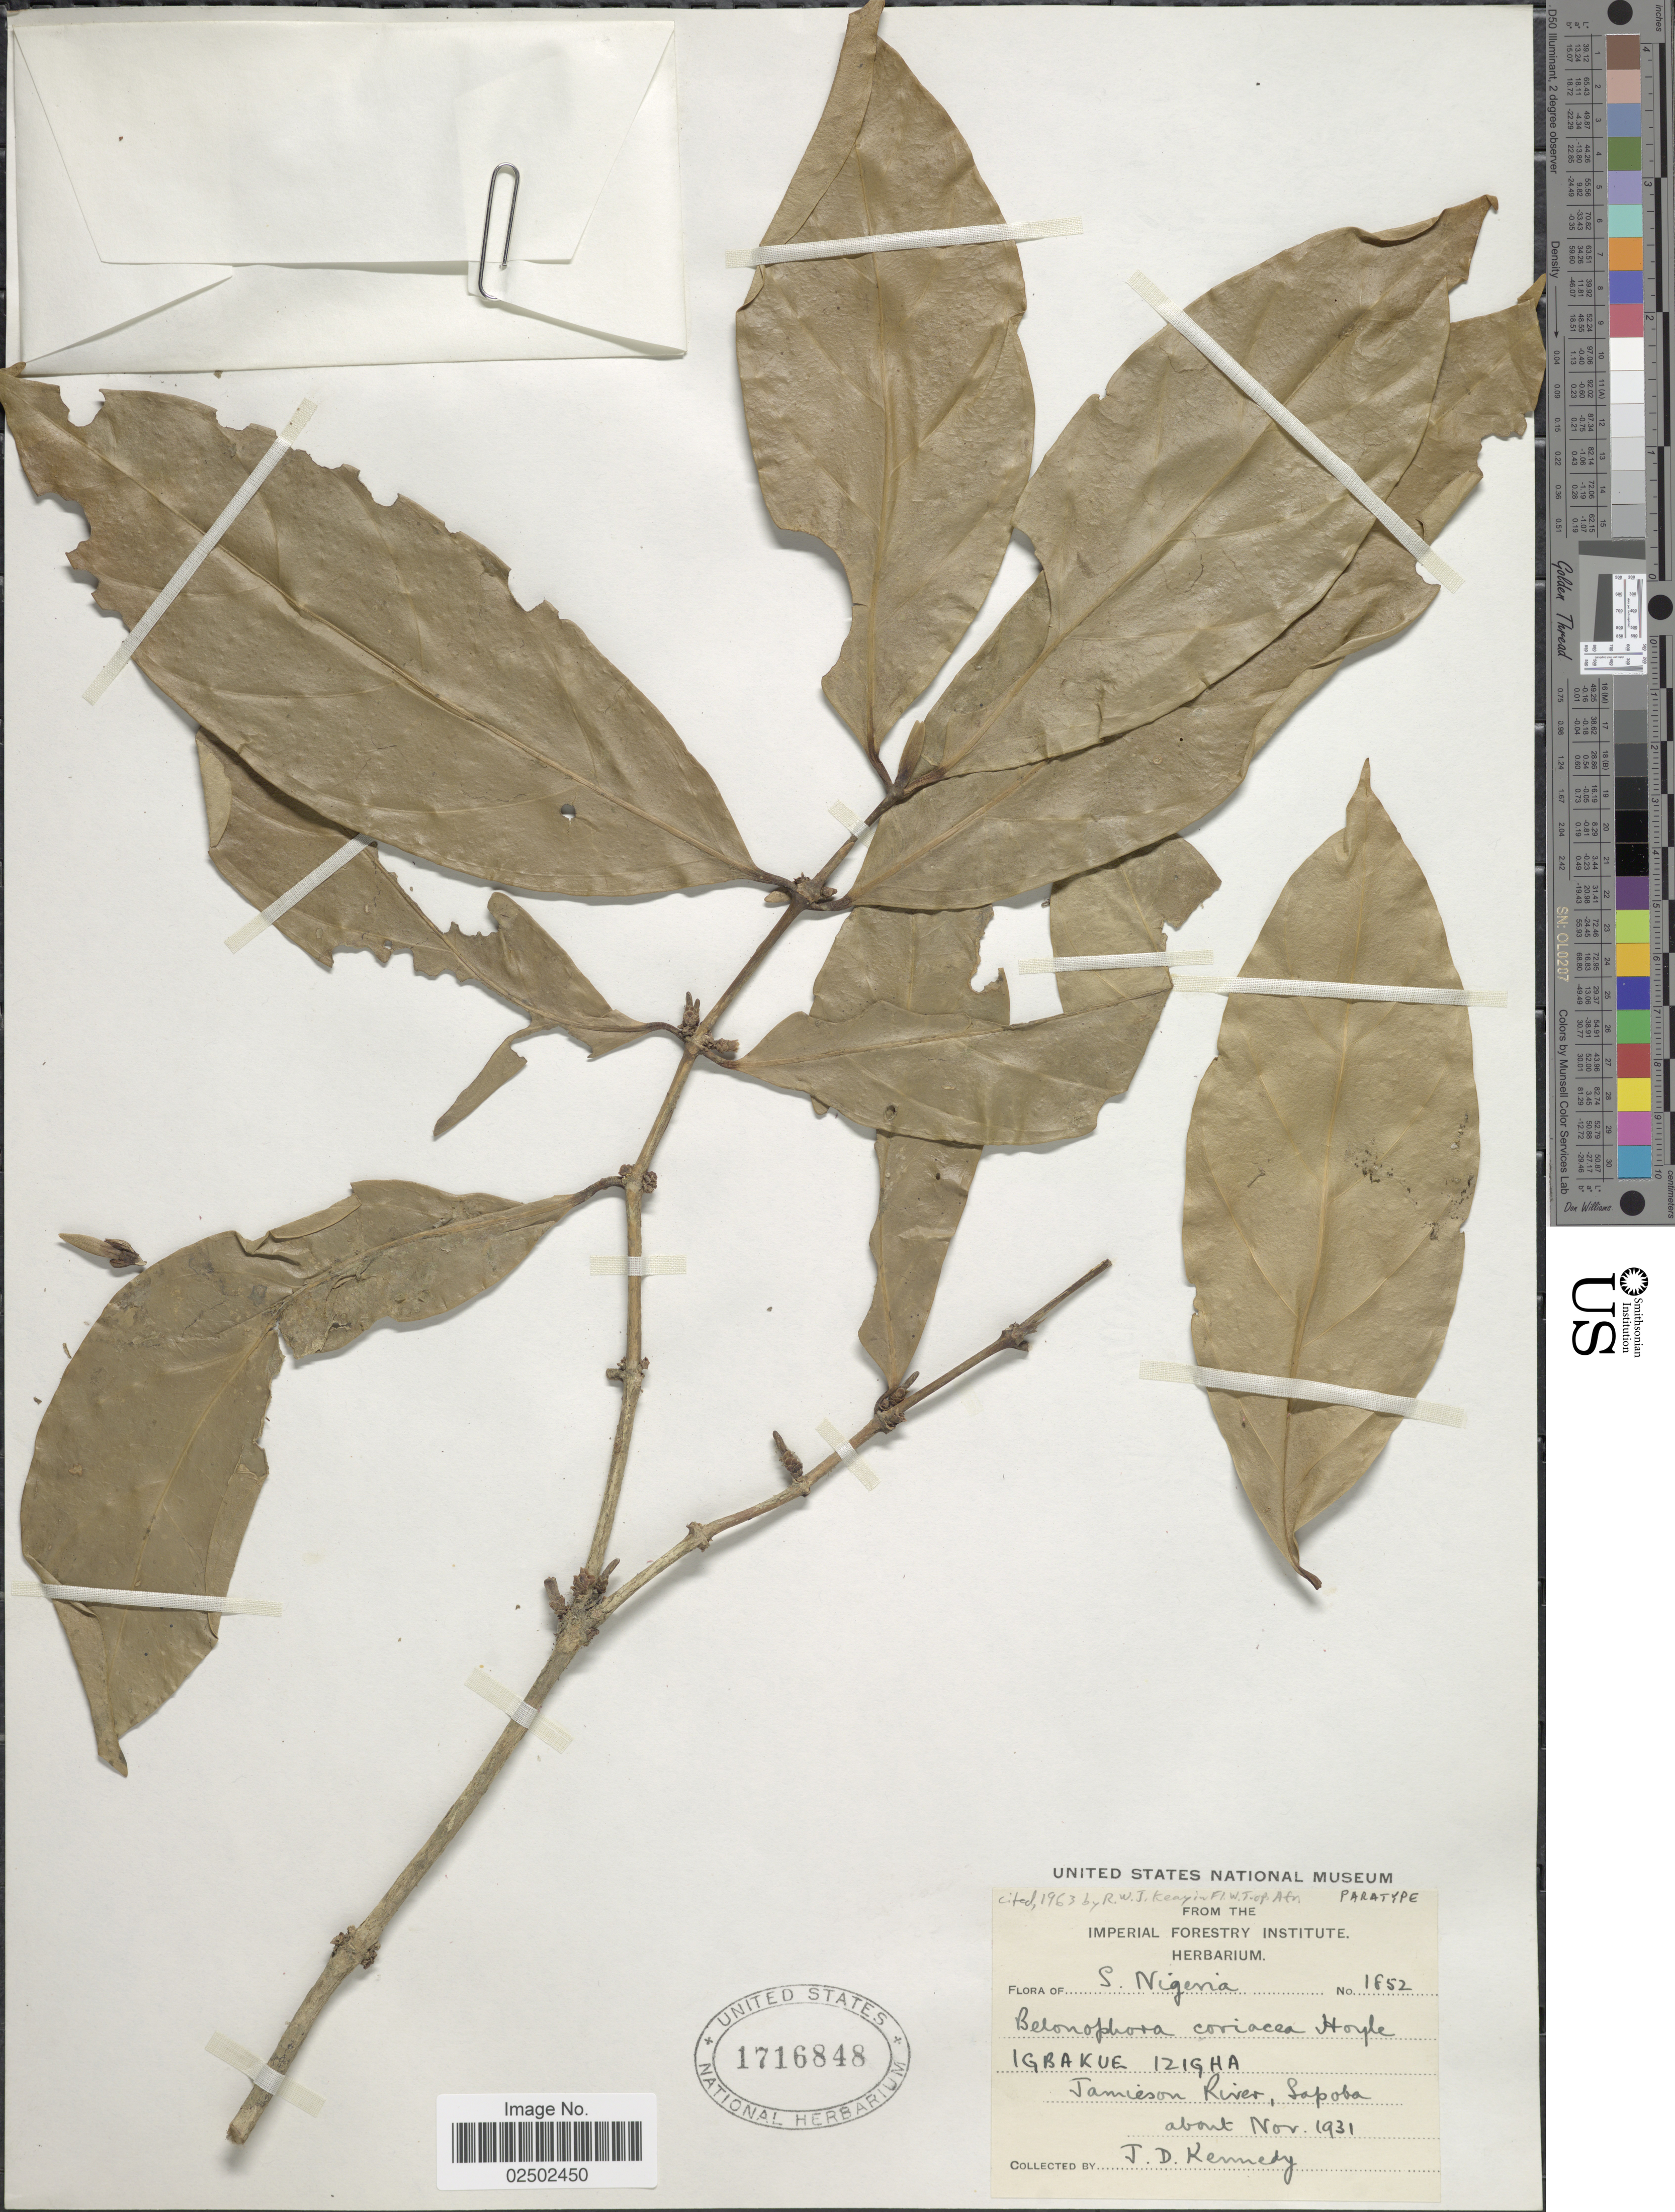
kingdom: Plantae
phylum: Tracheophyta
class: Magnoliopsida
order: Gentianales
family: Rubiaceae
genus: Belonophora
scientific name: Belonophora coriacea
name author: Hoyle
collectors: J. D. Kennedy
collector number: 1852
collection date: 1931-11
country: Nigeria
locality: S. Nigeria. Jamieson River, Sapoba. Igbakue Izigha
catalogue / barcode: US 1716848